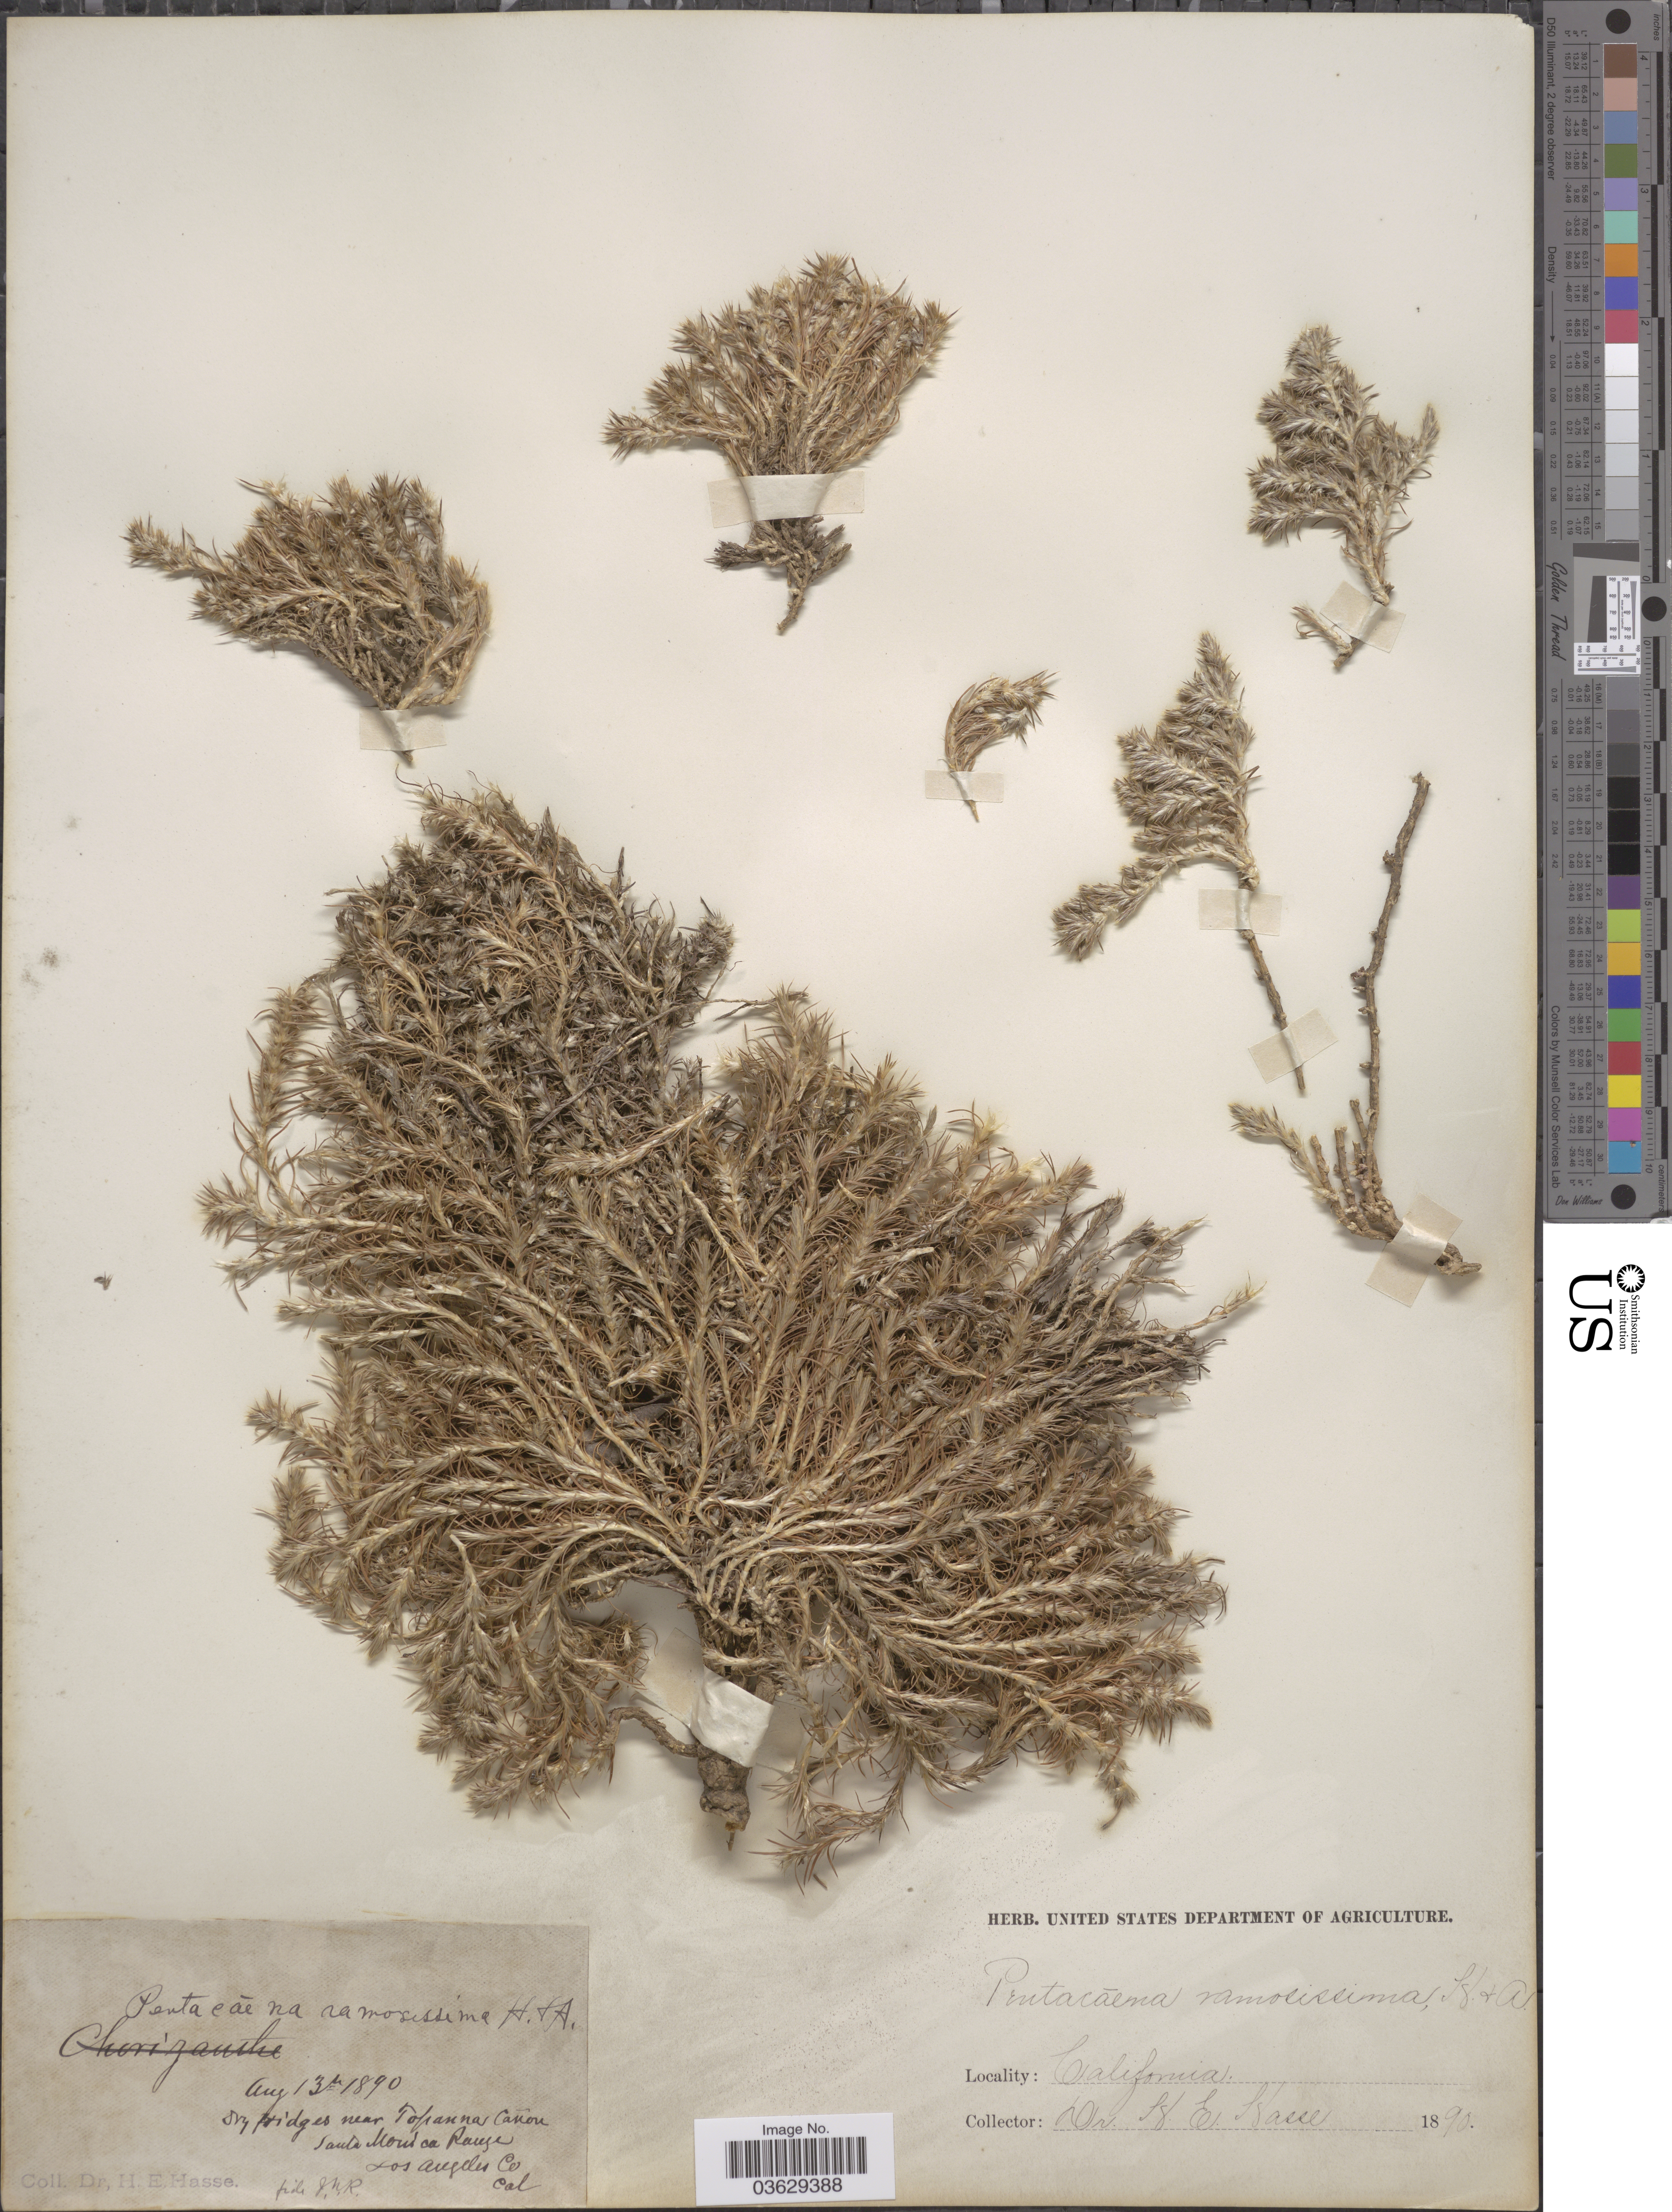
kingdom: Plantae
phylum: Tracheophyta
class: Magnoliopsida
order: Caryophyllales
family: Caryophyllaceae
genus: Cardionema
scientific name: Cardionema ramosissimum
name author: (Weinm.) A. Nelson & J.F. Macbr.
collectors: H. E. Hasse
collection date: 1890-08-13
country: United States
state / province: California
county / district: Los Angeles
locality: Near Topanna Cañon, Santa Monica Range, Los Angeles Co.